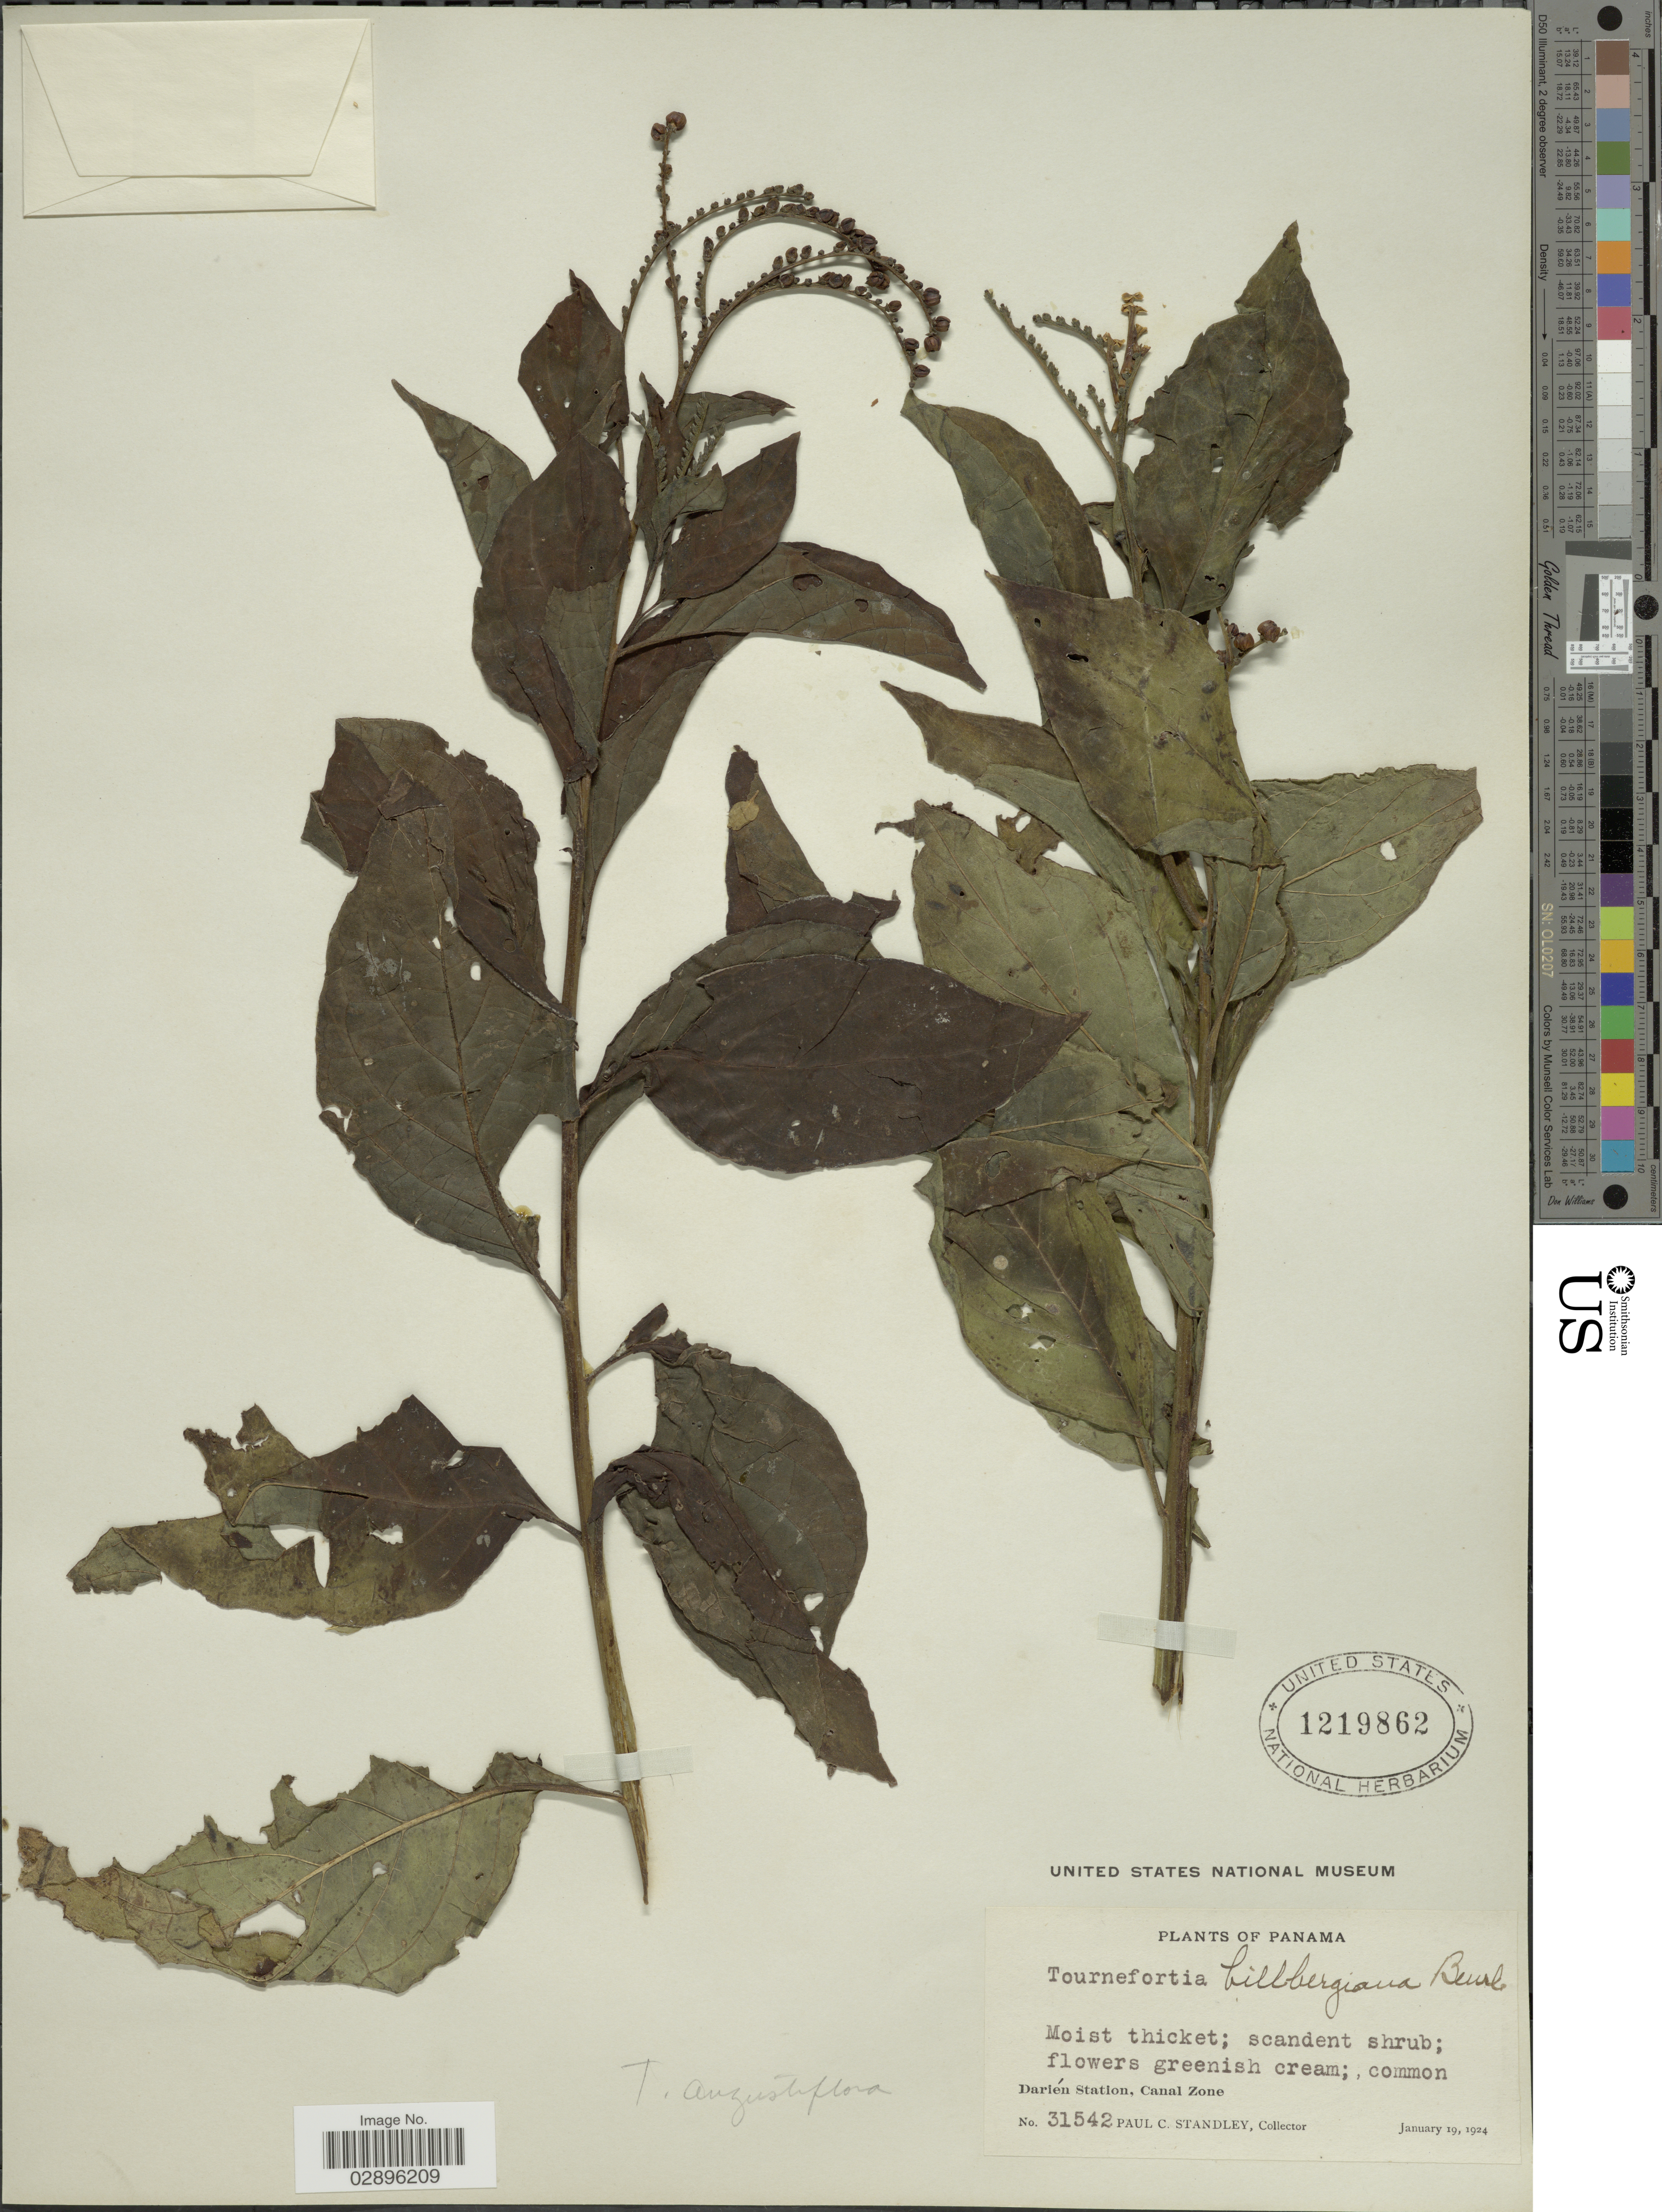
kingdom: Plantae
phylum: Tracheophyta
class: Magnoliopsida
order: Boraginales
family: Heliotropiaceae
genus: Tournefortia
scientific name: Tournefortia angustiflora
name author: Ruiz & Pav.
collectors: P. C. Standley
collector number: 31542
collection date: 1924-01-19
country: Panama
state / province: Colón / Panamá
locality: Darién Station, Canal Zone.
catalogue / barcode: US 1219862